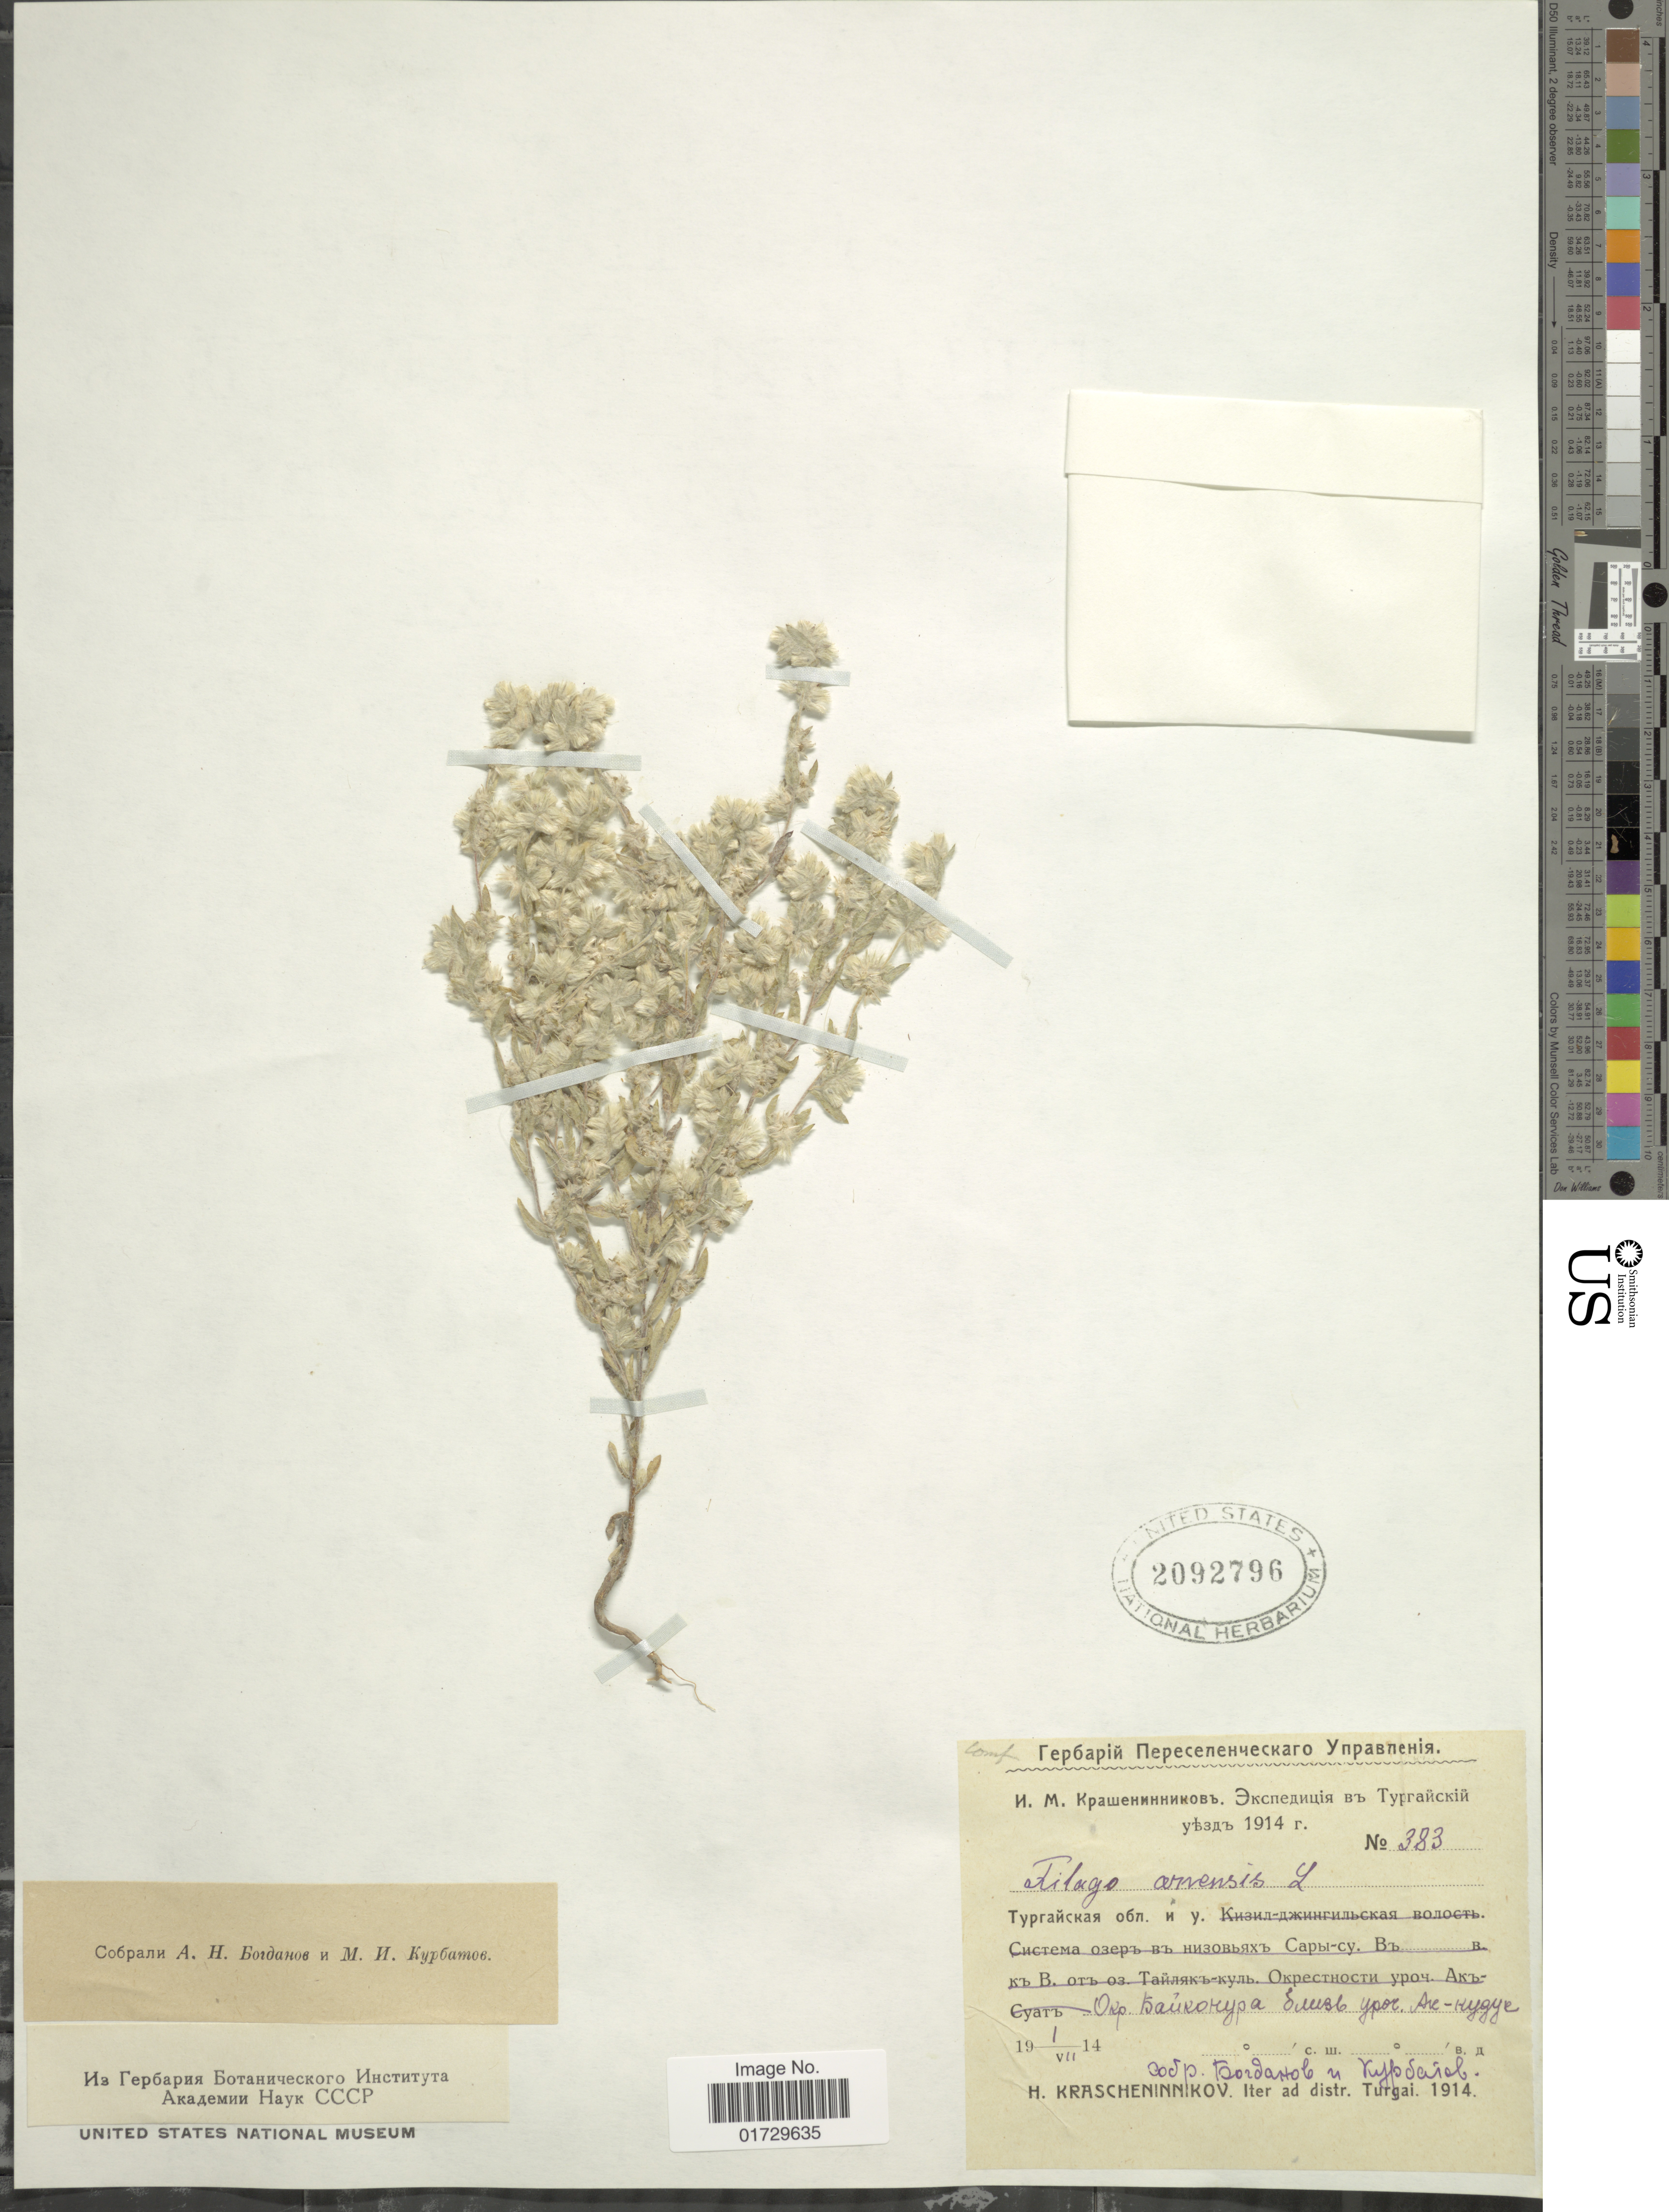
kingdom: Plantae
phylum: Tracheophyta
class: Magnoliopsida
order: Asterales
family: Asteraceae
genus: Filago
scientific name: Filago arvensis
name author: L.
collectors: Bogdanov & Kurbatov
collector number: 383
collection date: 1914-07-01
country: Kazakhstan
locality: Vicinity of Baikonur, near Ak- Kuduk.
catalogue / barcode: US 2092796